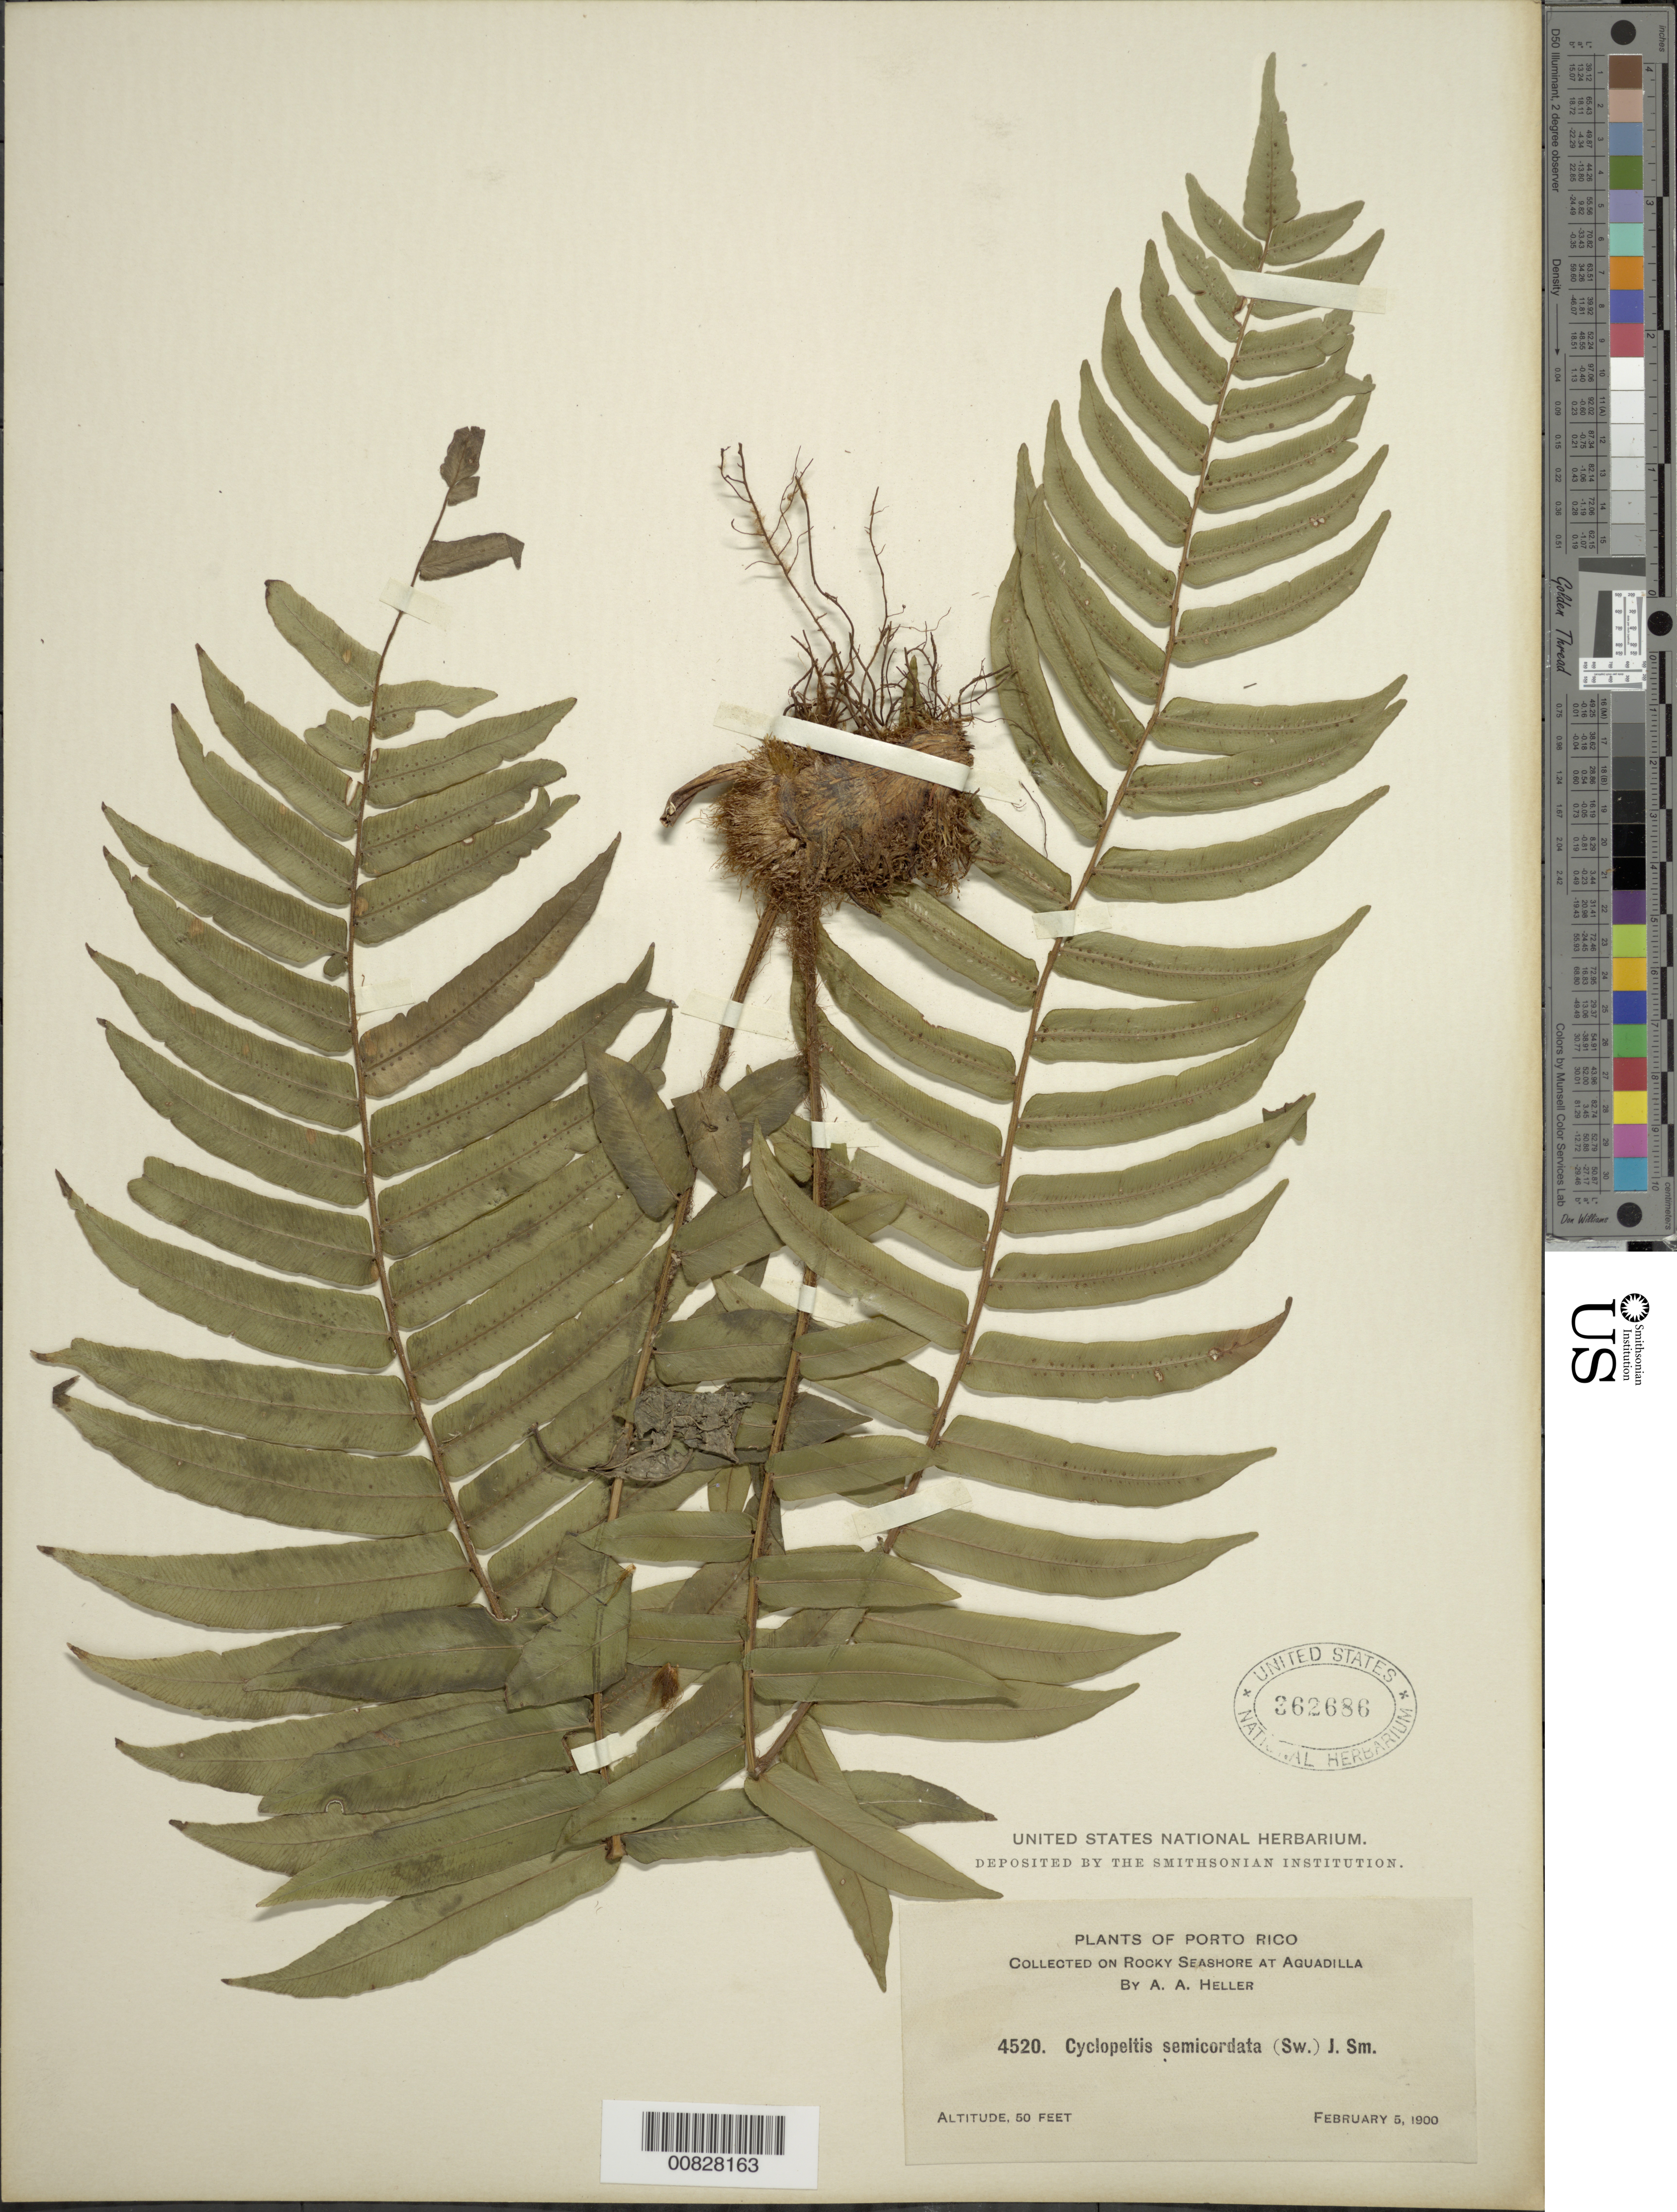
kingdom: Plantae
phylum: Tracheophyta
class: Polypodiopsida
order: Polypodiales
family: Lomariopsidaceae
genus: Cyclopeltis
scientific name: Cyclopeltis semicordata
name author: (Sw.) J. Sm.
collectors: A. A. Heller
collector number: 4520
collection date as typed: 05 Feb 1900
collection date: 1900-02-05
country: Puerto Rico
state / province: Aguadilla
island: Puerto Rico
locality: Aguadilla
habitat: Rocky seashore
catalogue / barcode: US 362686